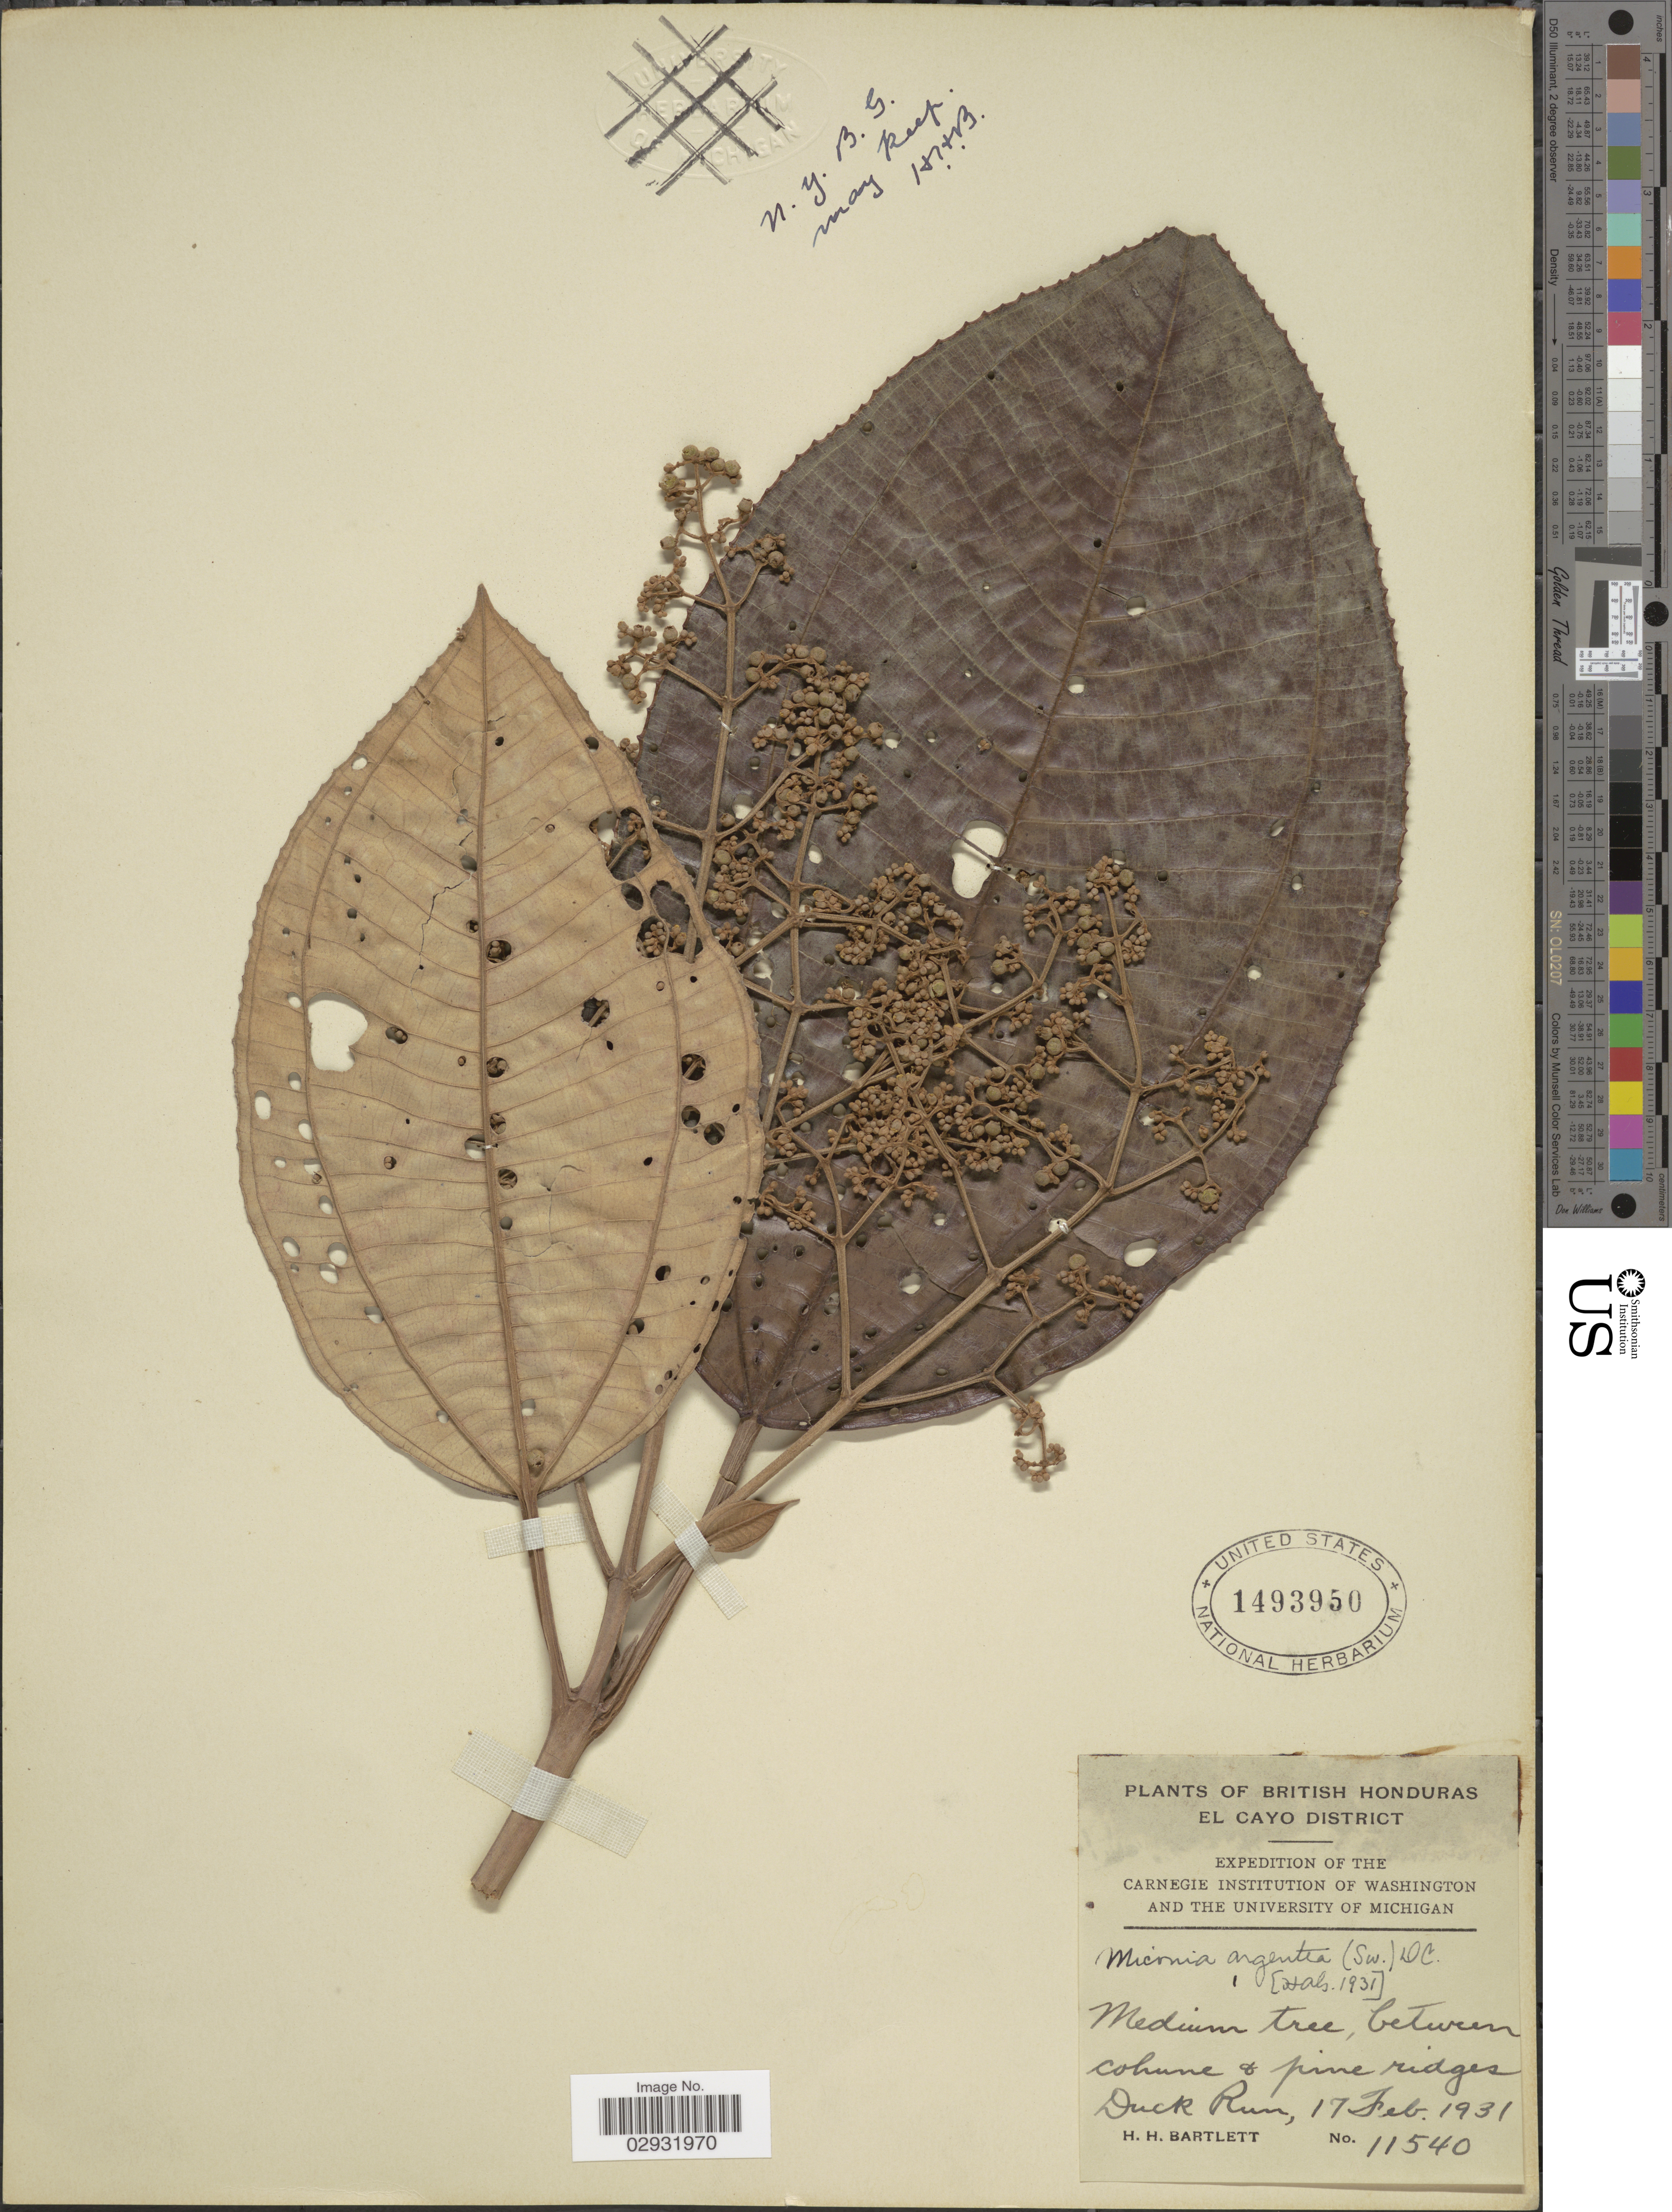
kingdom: Plantae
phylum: Tracheophyta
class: Magnoliopsida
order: Myrtales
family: Melastomataceae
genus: Miconia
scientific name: Miconia argentea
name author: (Sw.) DC.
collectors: H. H. Bartlett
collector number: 11540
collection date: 1931-02-17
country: Belize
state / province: Cayo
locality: British Honduras. El Cayo District. Duck Run.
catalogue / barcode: US 1493950